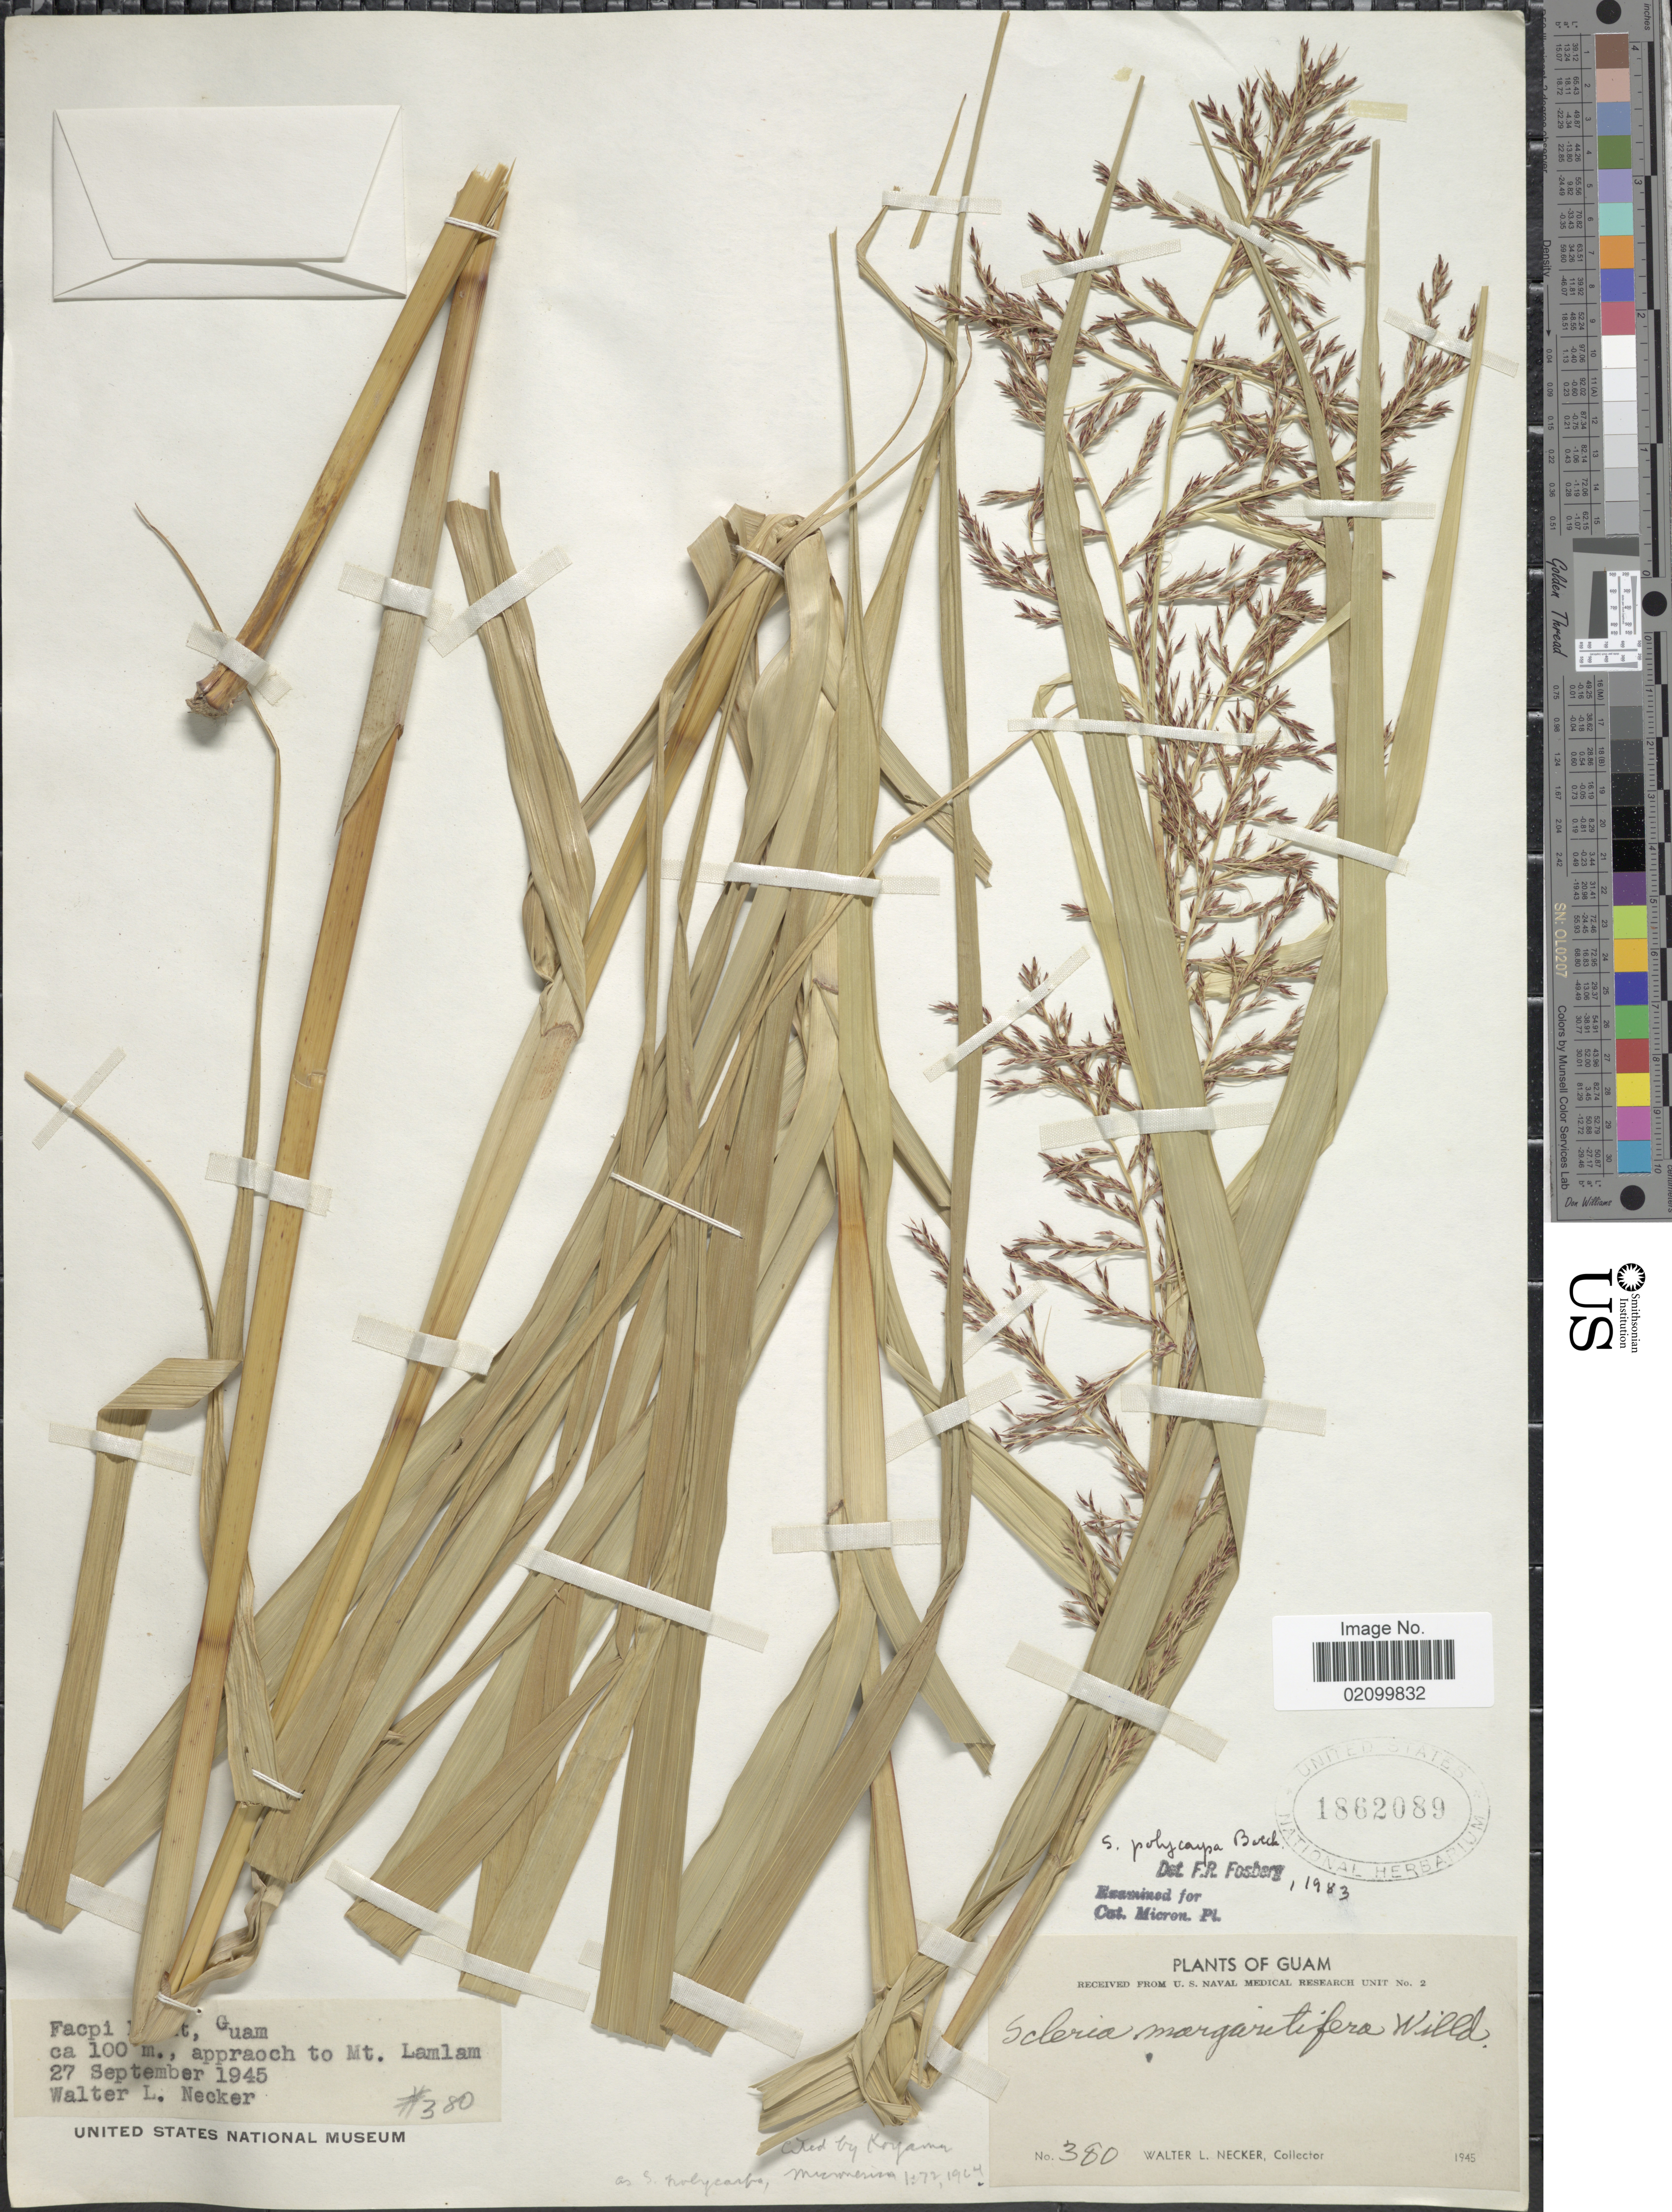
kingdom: Plantae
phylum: Tracheophyta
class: Liliopsida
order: Poales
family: Cyperaceae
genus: Scleria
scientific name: Scleria polycarpa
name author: Boeckeler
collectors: W. L. Necker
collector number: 380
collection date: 1945-09-27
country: Guam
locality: Facepi Point, Guam, approach to Mt. Lamlam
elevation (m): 100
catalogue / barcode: US 1862089